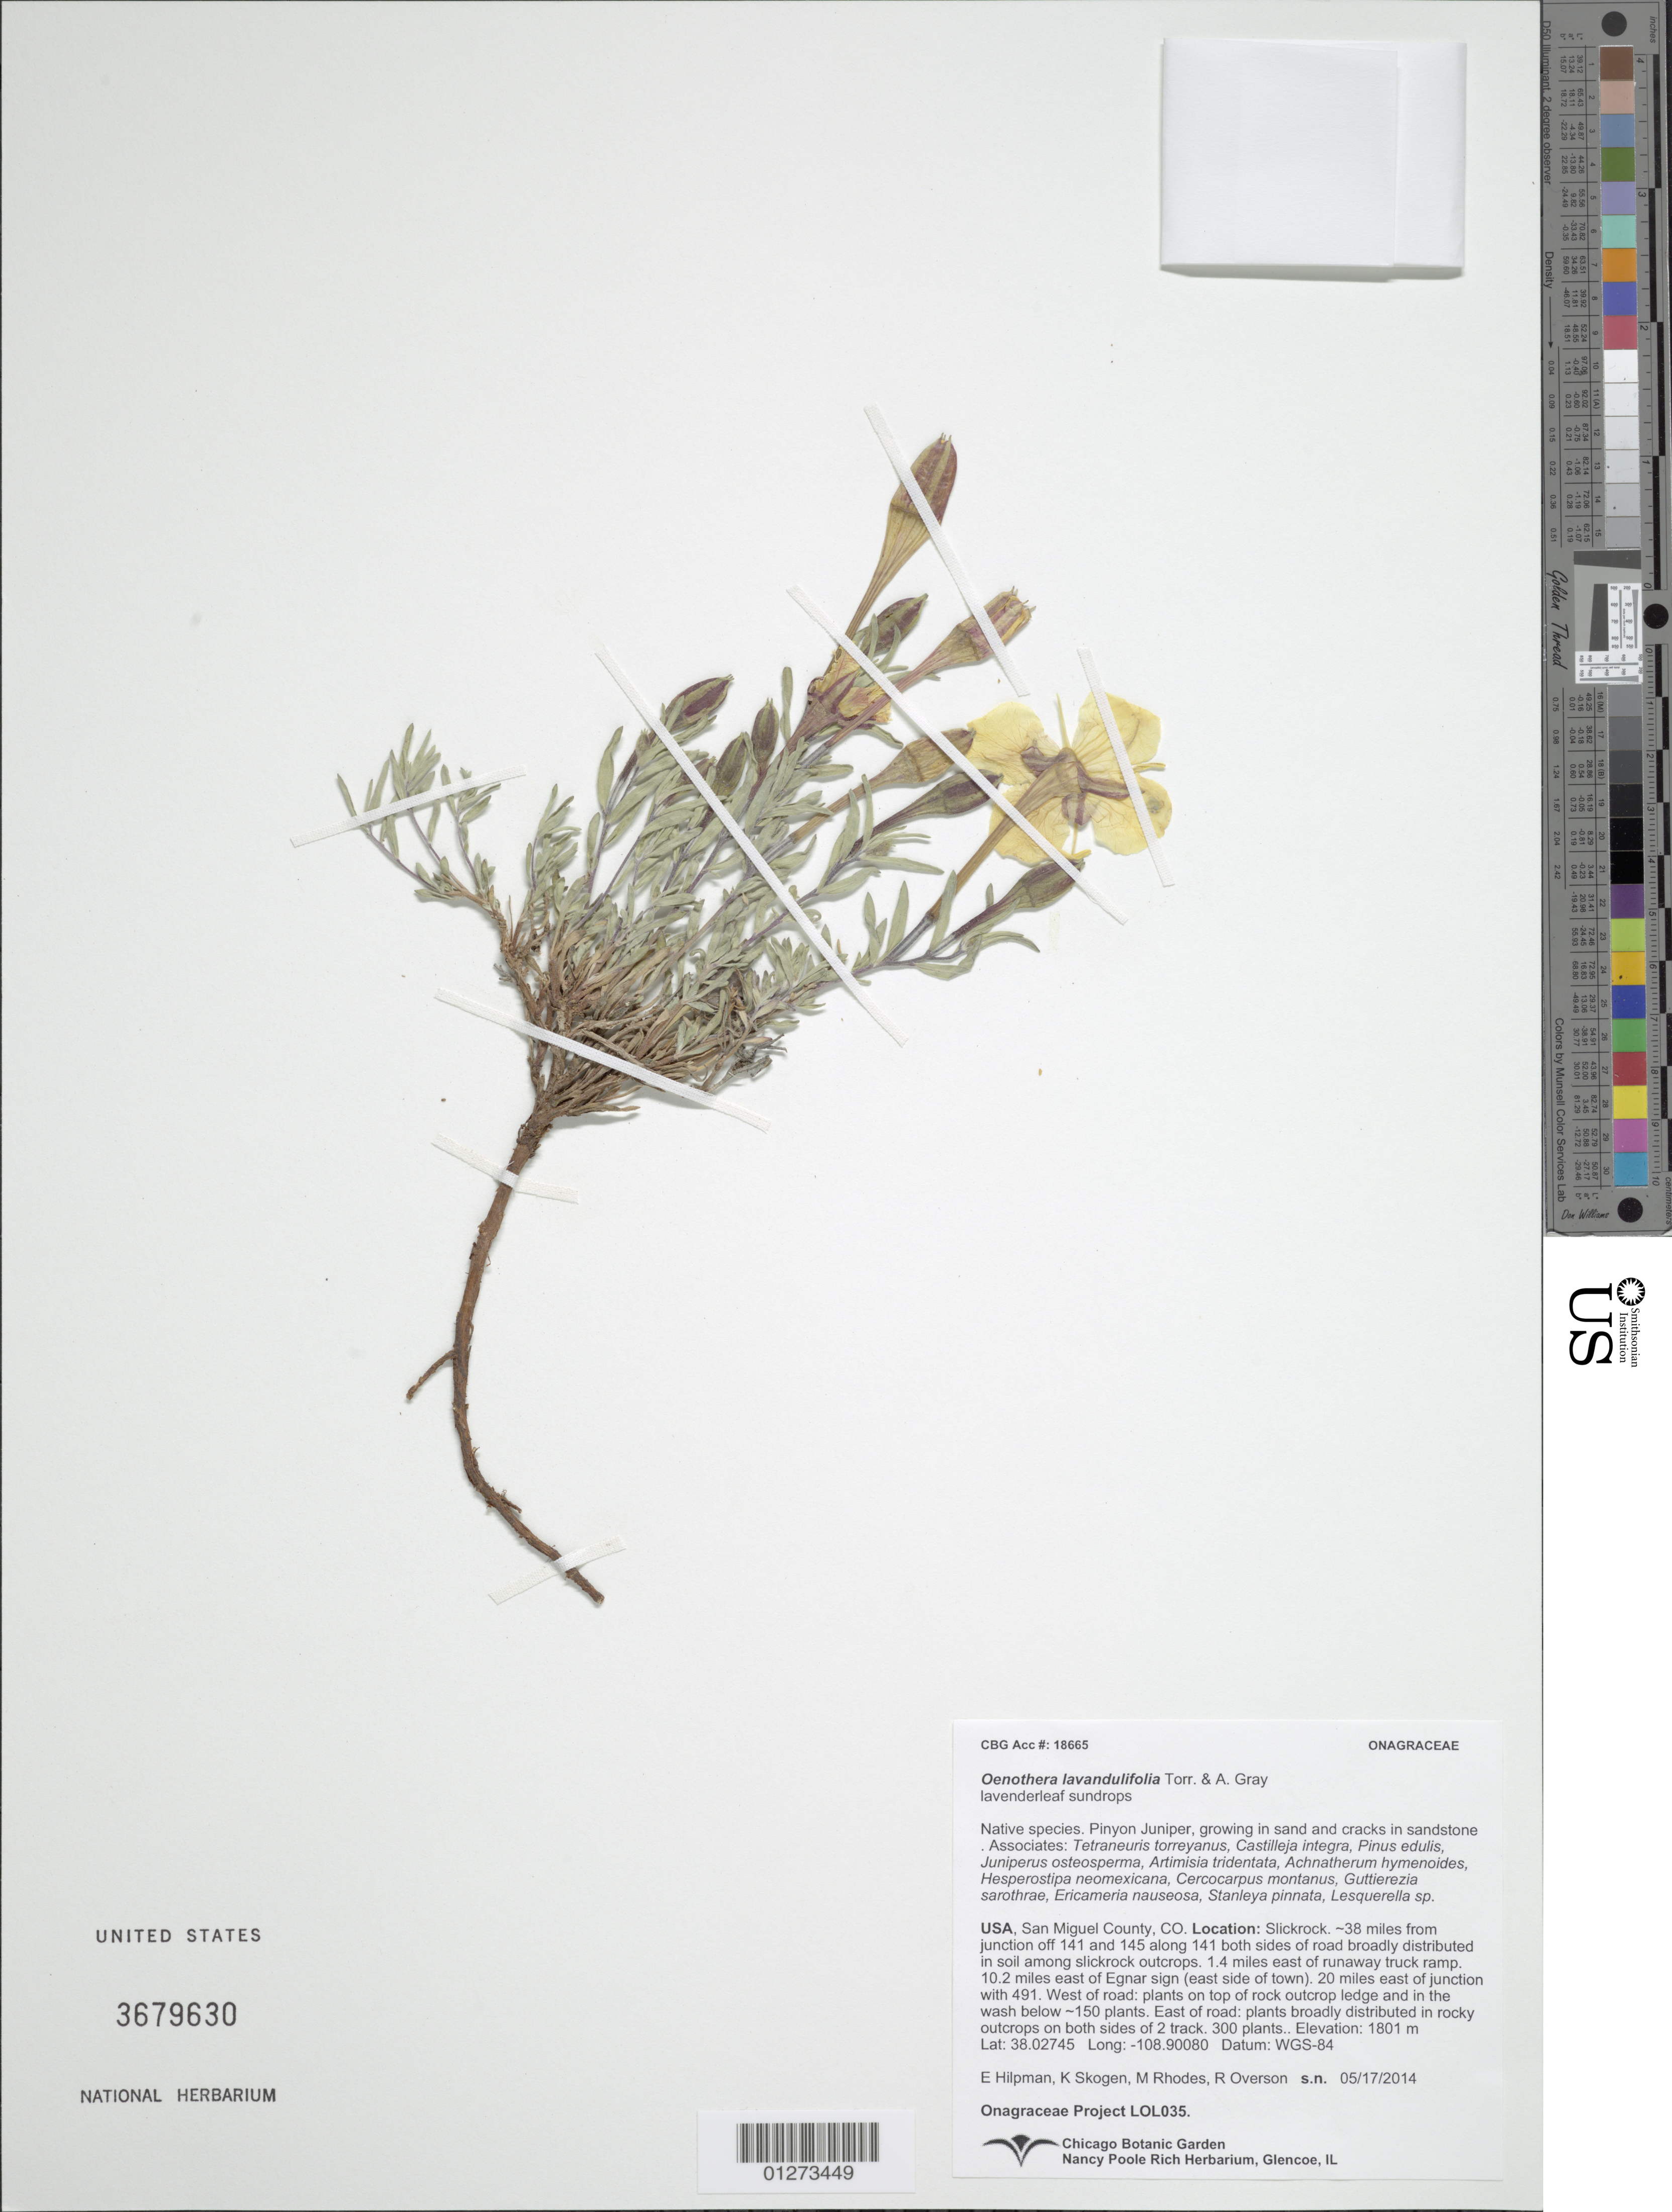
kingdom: Plantae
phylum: Tracheophyta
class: Magnoliopsida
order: Myrtales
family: Onagraceae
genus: Oenothera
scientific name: Oenothera lavandulifolia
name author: Torr. & A. Gray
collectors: Onagraceae Project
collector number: LOL 035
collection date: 2014-05-17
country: United States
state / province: Colorado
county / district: San Miguel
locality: ~38 miles from junction off 141 and 145 along 141 both sides of road broadly distributed in soil among slickrock outcrops. 1.4 miles east of runaway truck ramp. 10.2 miles east of Egnar sign (east side of town). 20 miles east of junction with 491.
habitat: Pinyon Juniper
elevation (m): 1801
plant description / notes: CHIC, US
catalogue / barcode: US 3679630